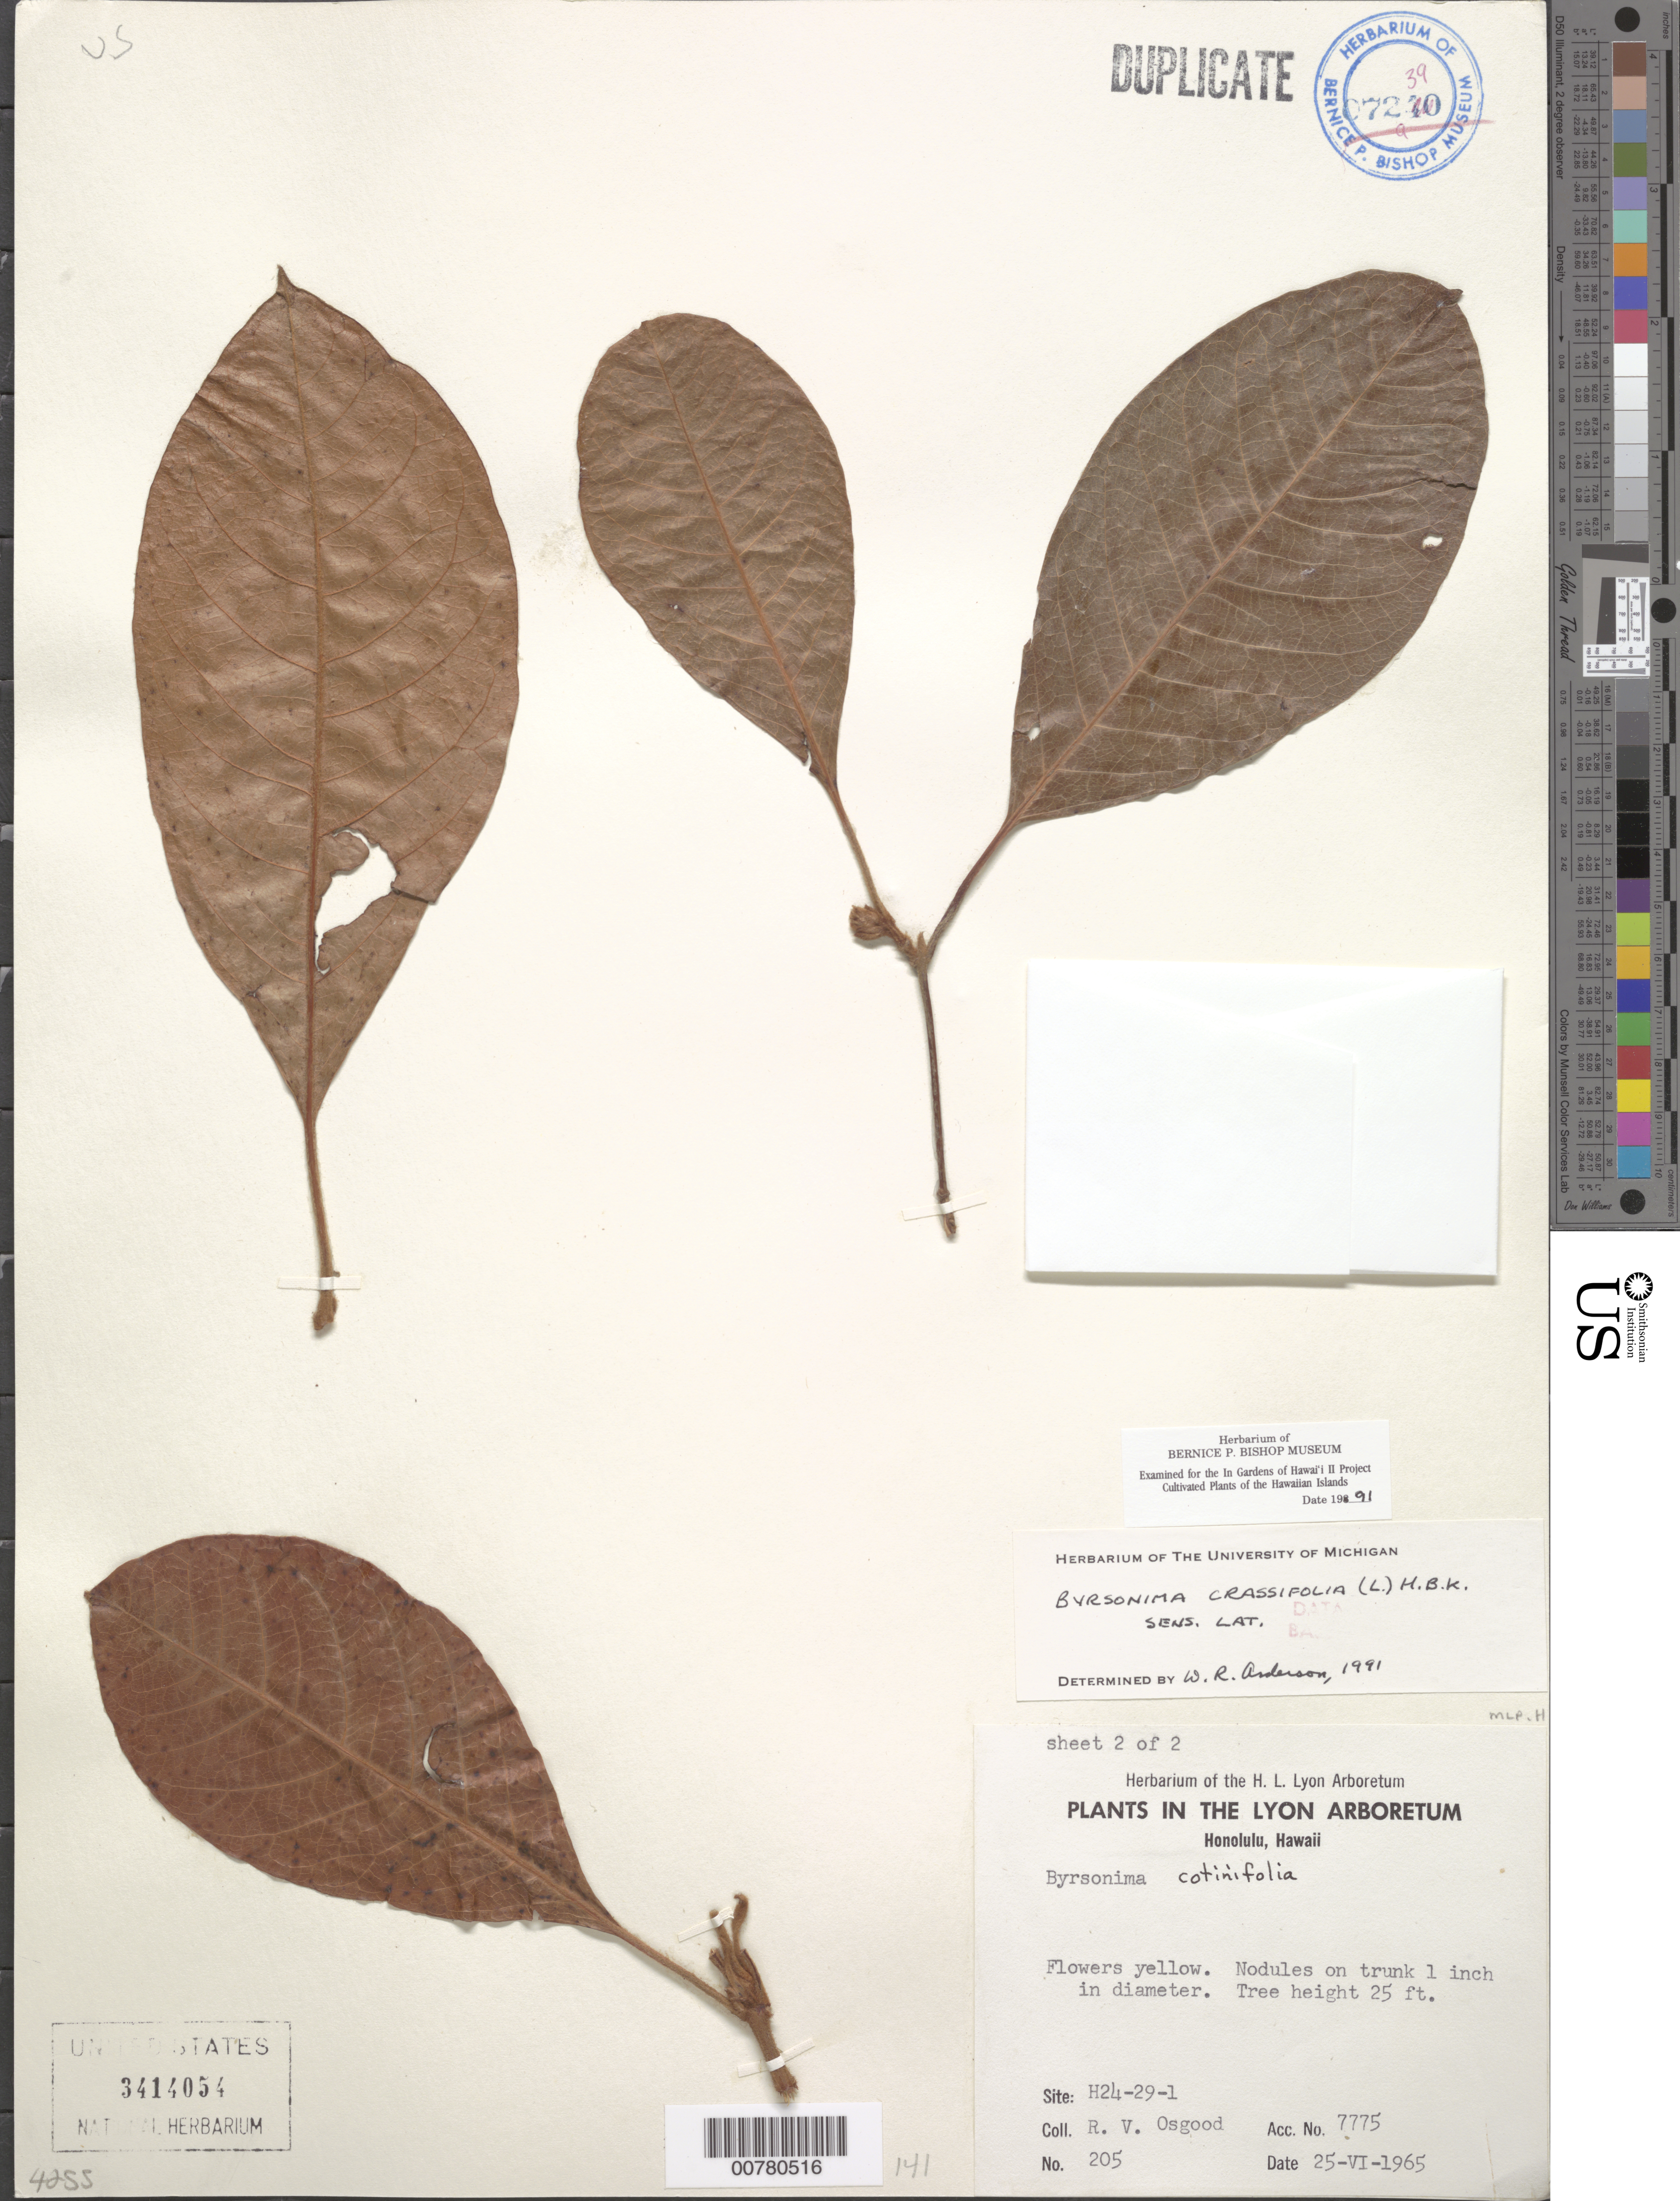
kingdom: Plantae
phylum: Tracheophyta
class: Magnoliopsida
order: Malpighiales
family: Malpighiaceae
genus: Byrsonima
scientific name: Byrsonima crassifolia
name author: (L.) Kunth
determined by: Anderson, W. R., (MICH), University of Michigan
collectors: R. Osgood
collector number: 205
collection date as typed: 25 Jun 1965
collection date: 1965-06-25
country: United States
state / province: Hawaii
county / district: Honolulu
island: Oahu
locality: Lyon Arboretum; H24-29-1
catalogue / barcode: US 3414054